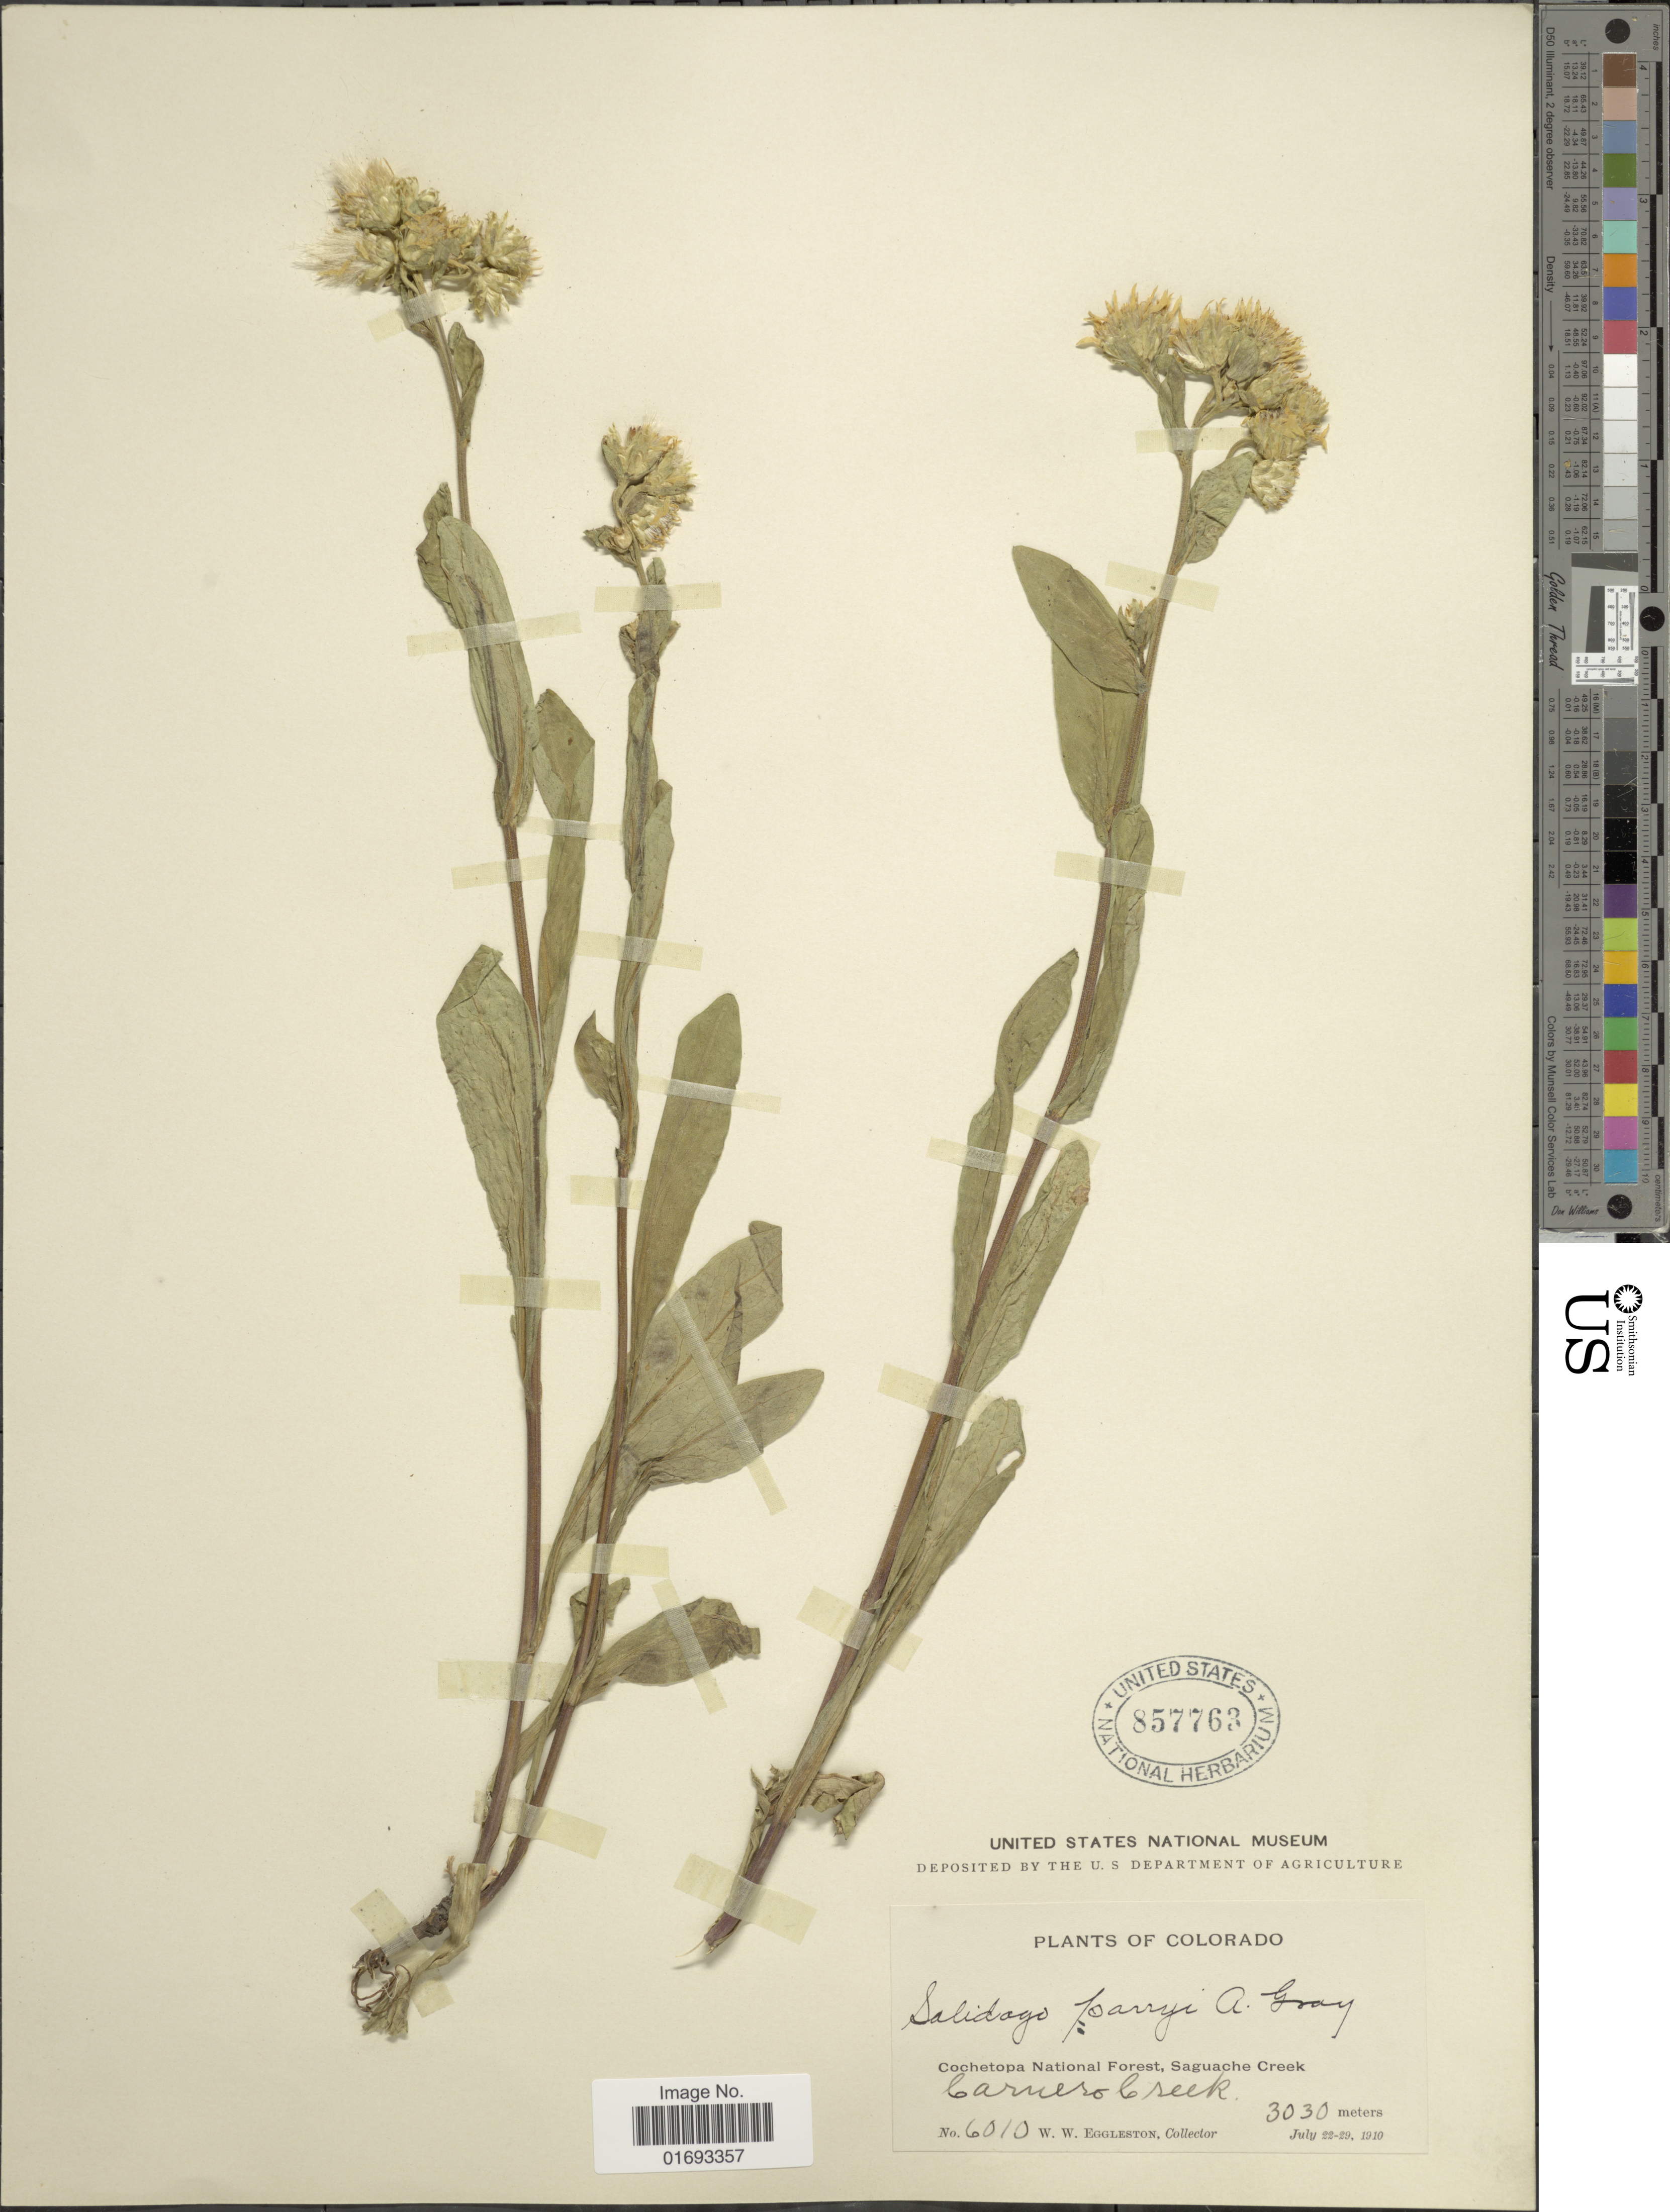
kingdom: Plantae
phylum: Tracheophyta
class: Magnoliopsida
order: Asterales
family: Asteraceae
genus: Oreochrysum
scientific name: Oreochrysum parryi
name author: (A. Gray) Rydb.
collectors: W. W. Eggleston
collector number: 6010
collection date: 1910-07-22/1910-10-29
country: United States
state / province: Colorado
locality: Cochetopa National Forest, Saguache Creek, Carnero Creek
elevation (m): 3030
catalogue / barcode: US 857763